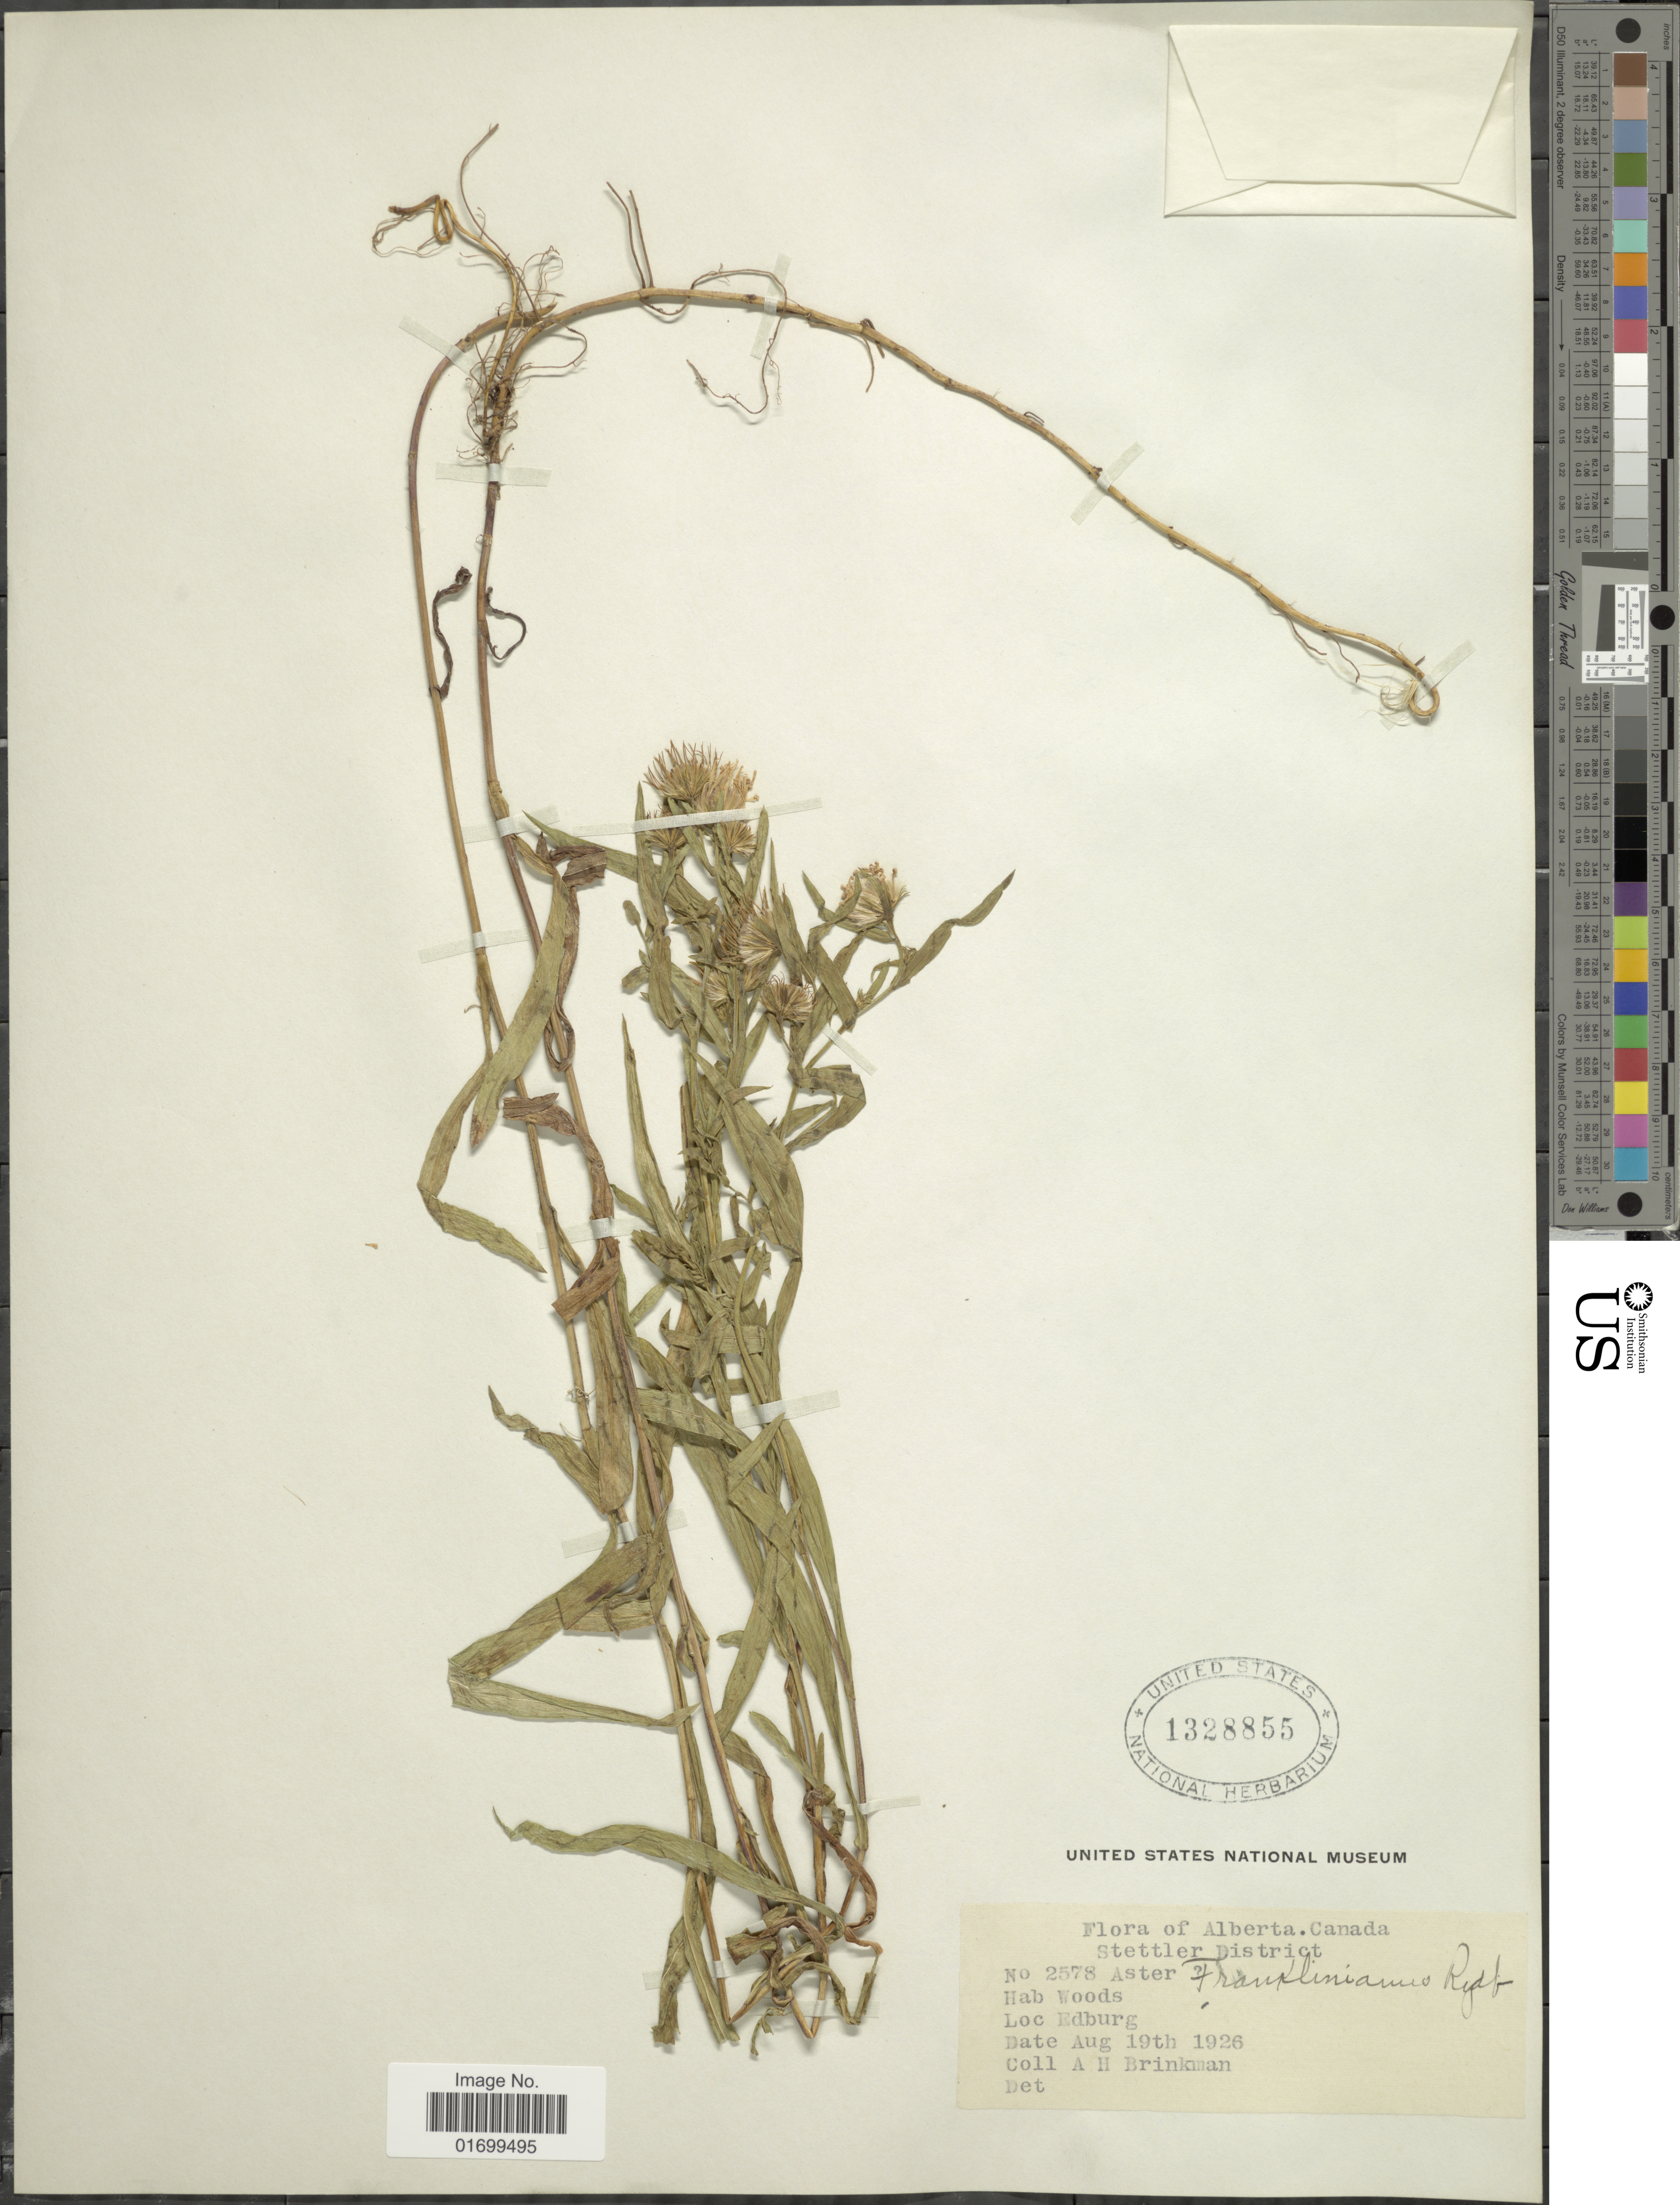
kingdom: Plantae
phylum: Tracheophyta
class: Magnoliopsida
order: Asterales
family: Asteraceae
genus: Symphyotrichum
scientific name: Symphyotrichum boreale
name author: (Torr. & A. Gray) Á. Löve & D. Löve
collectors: A. Brinkman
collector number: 2578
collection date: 1926-08-19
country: Canada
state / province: Alberta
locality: Stetter District, woods, Edburg.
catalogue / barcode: US 1328855